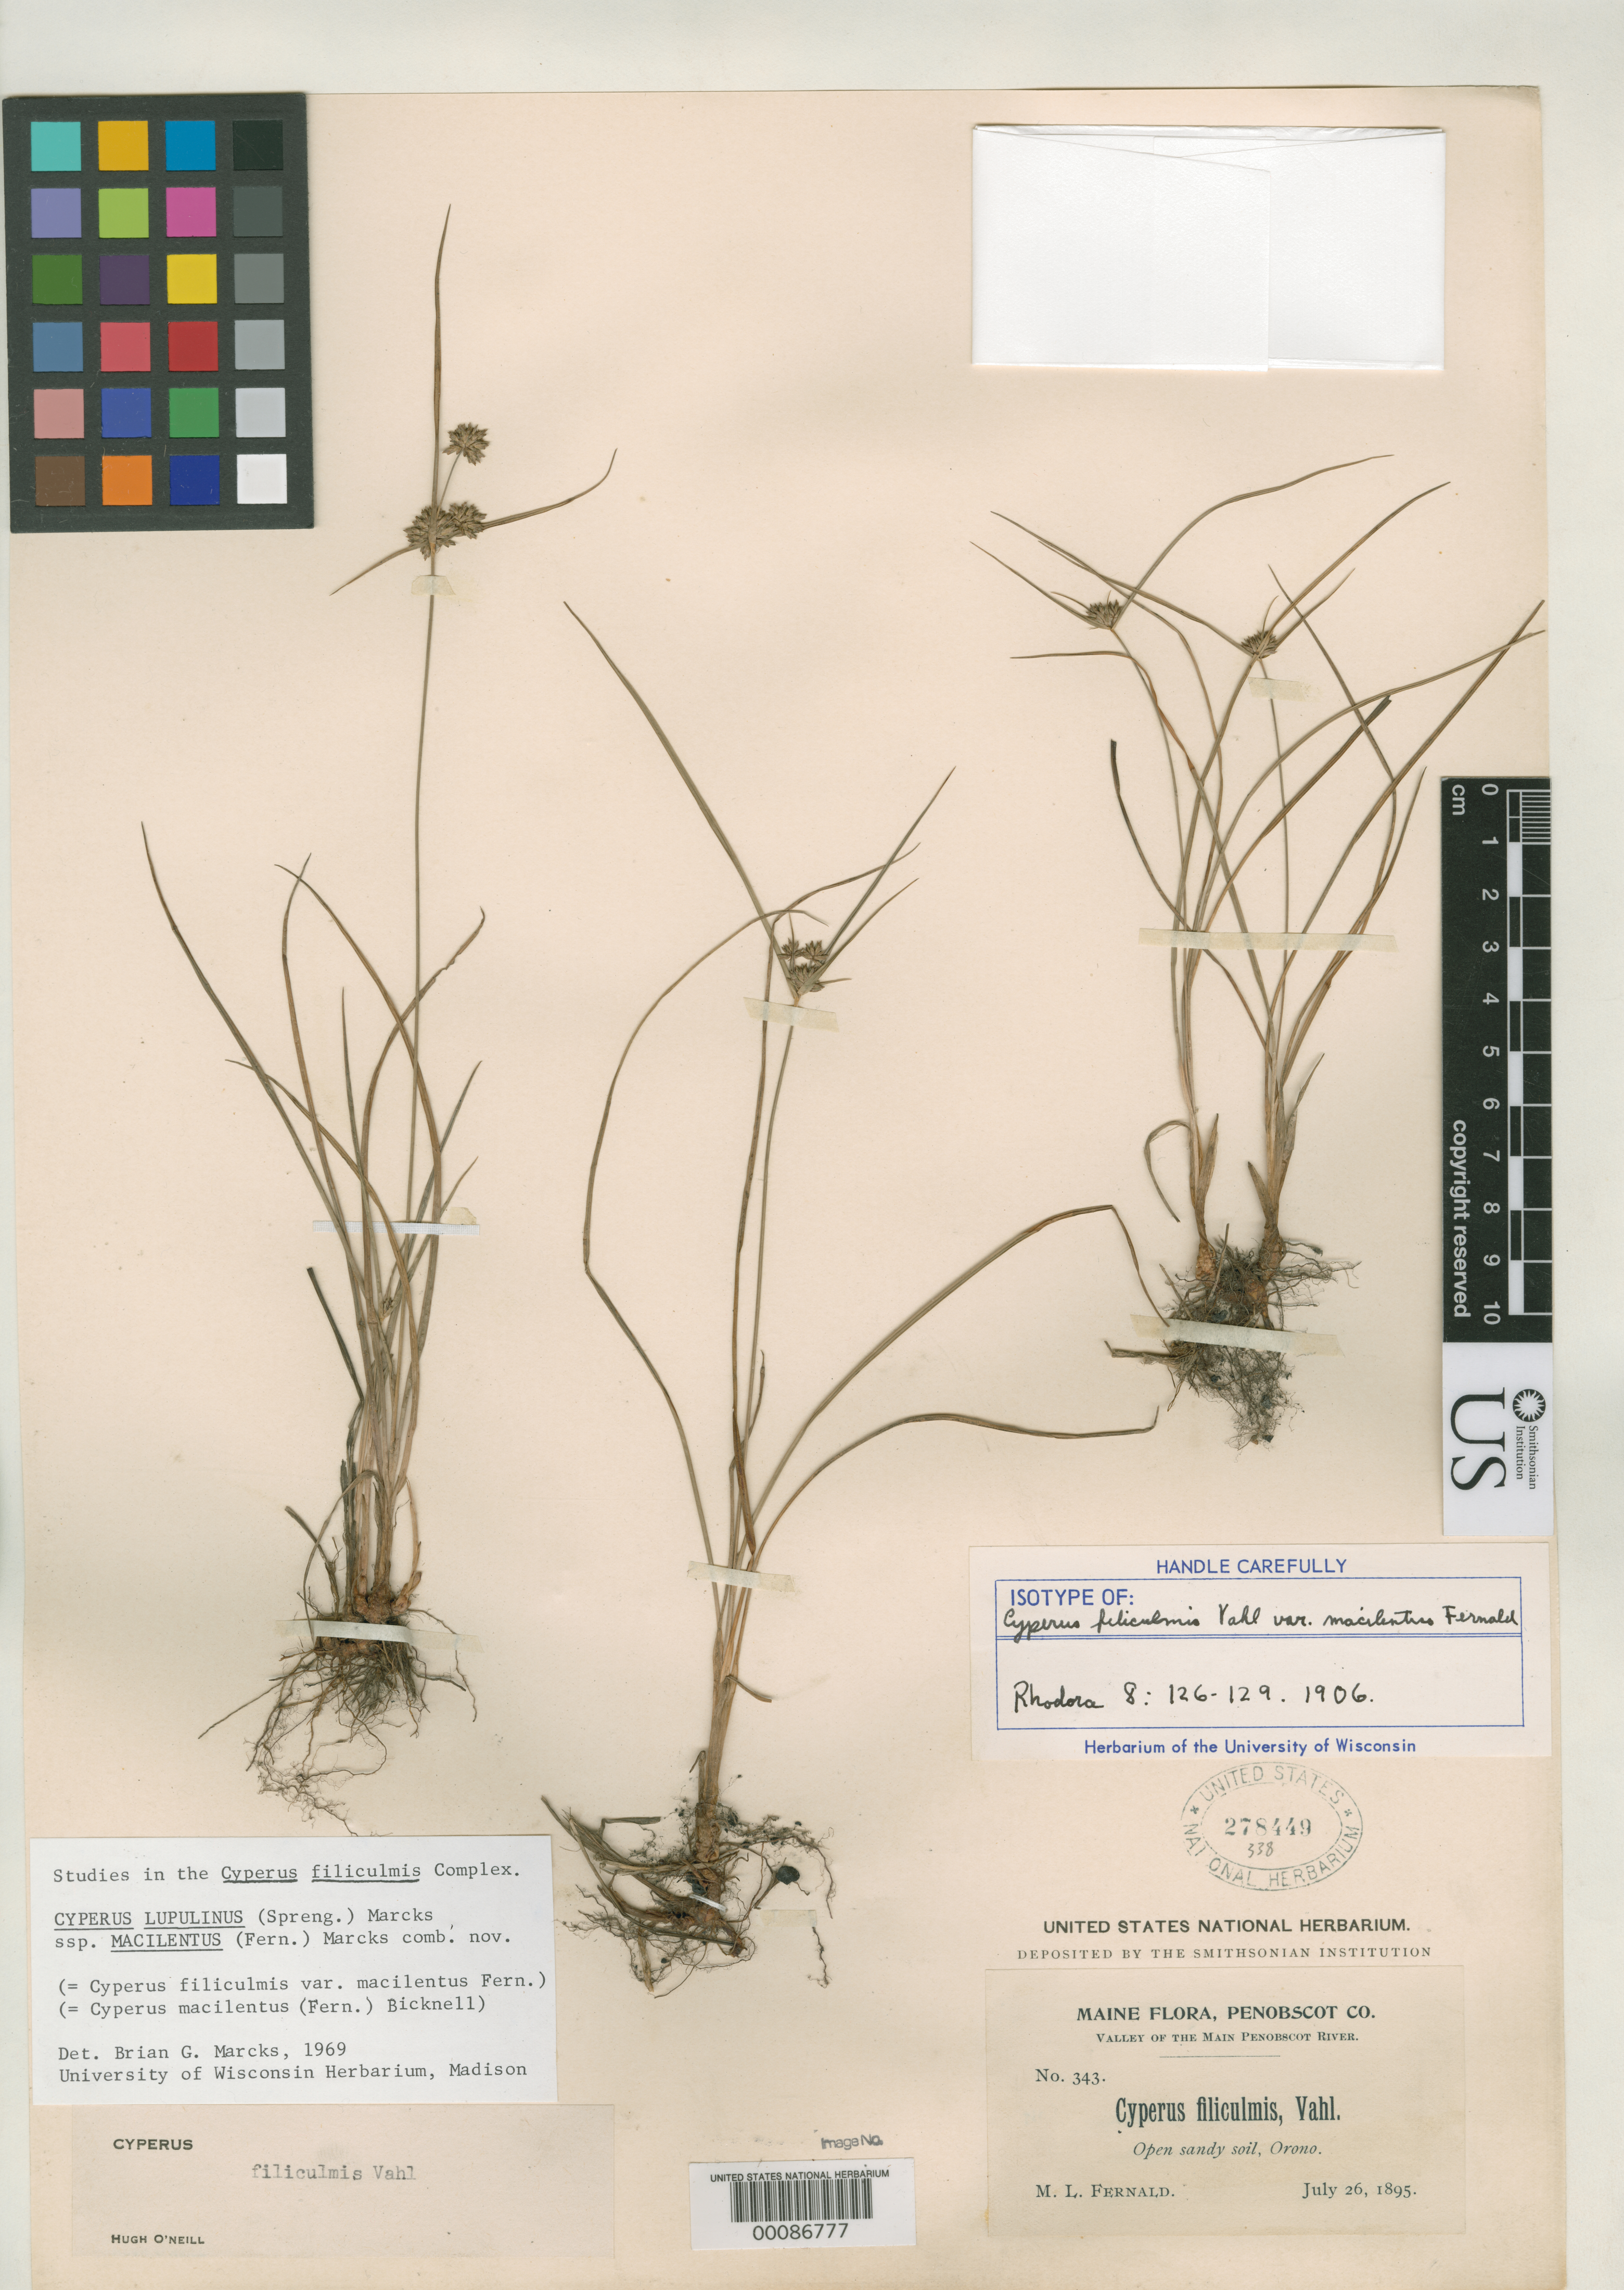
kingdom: Plantae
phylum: Tracheophyta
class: Liliopsida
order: Poales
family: Cyperaceae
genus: Cyperus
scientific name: Cyperus filiculmis var. macilentus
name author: Fernald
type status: Isotype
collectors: M. L. Fernald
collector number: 343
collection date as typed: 26 Jul 1895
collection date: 1895-07-26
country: United States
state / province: Maine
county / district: Penobscot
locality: Orono.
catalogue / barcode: US 278449